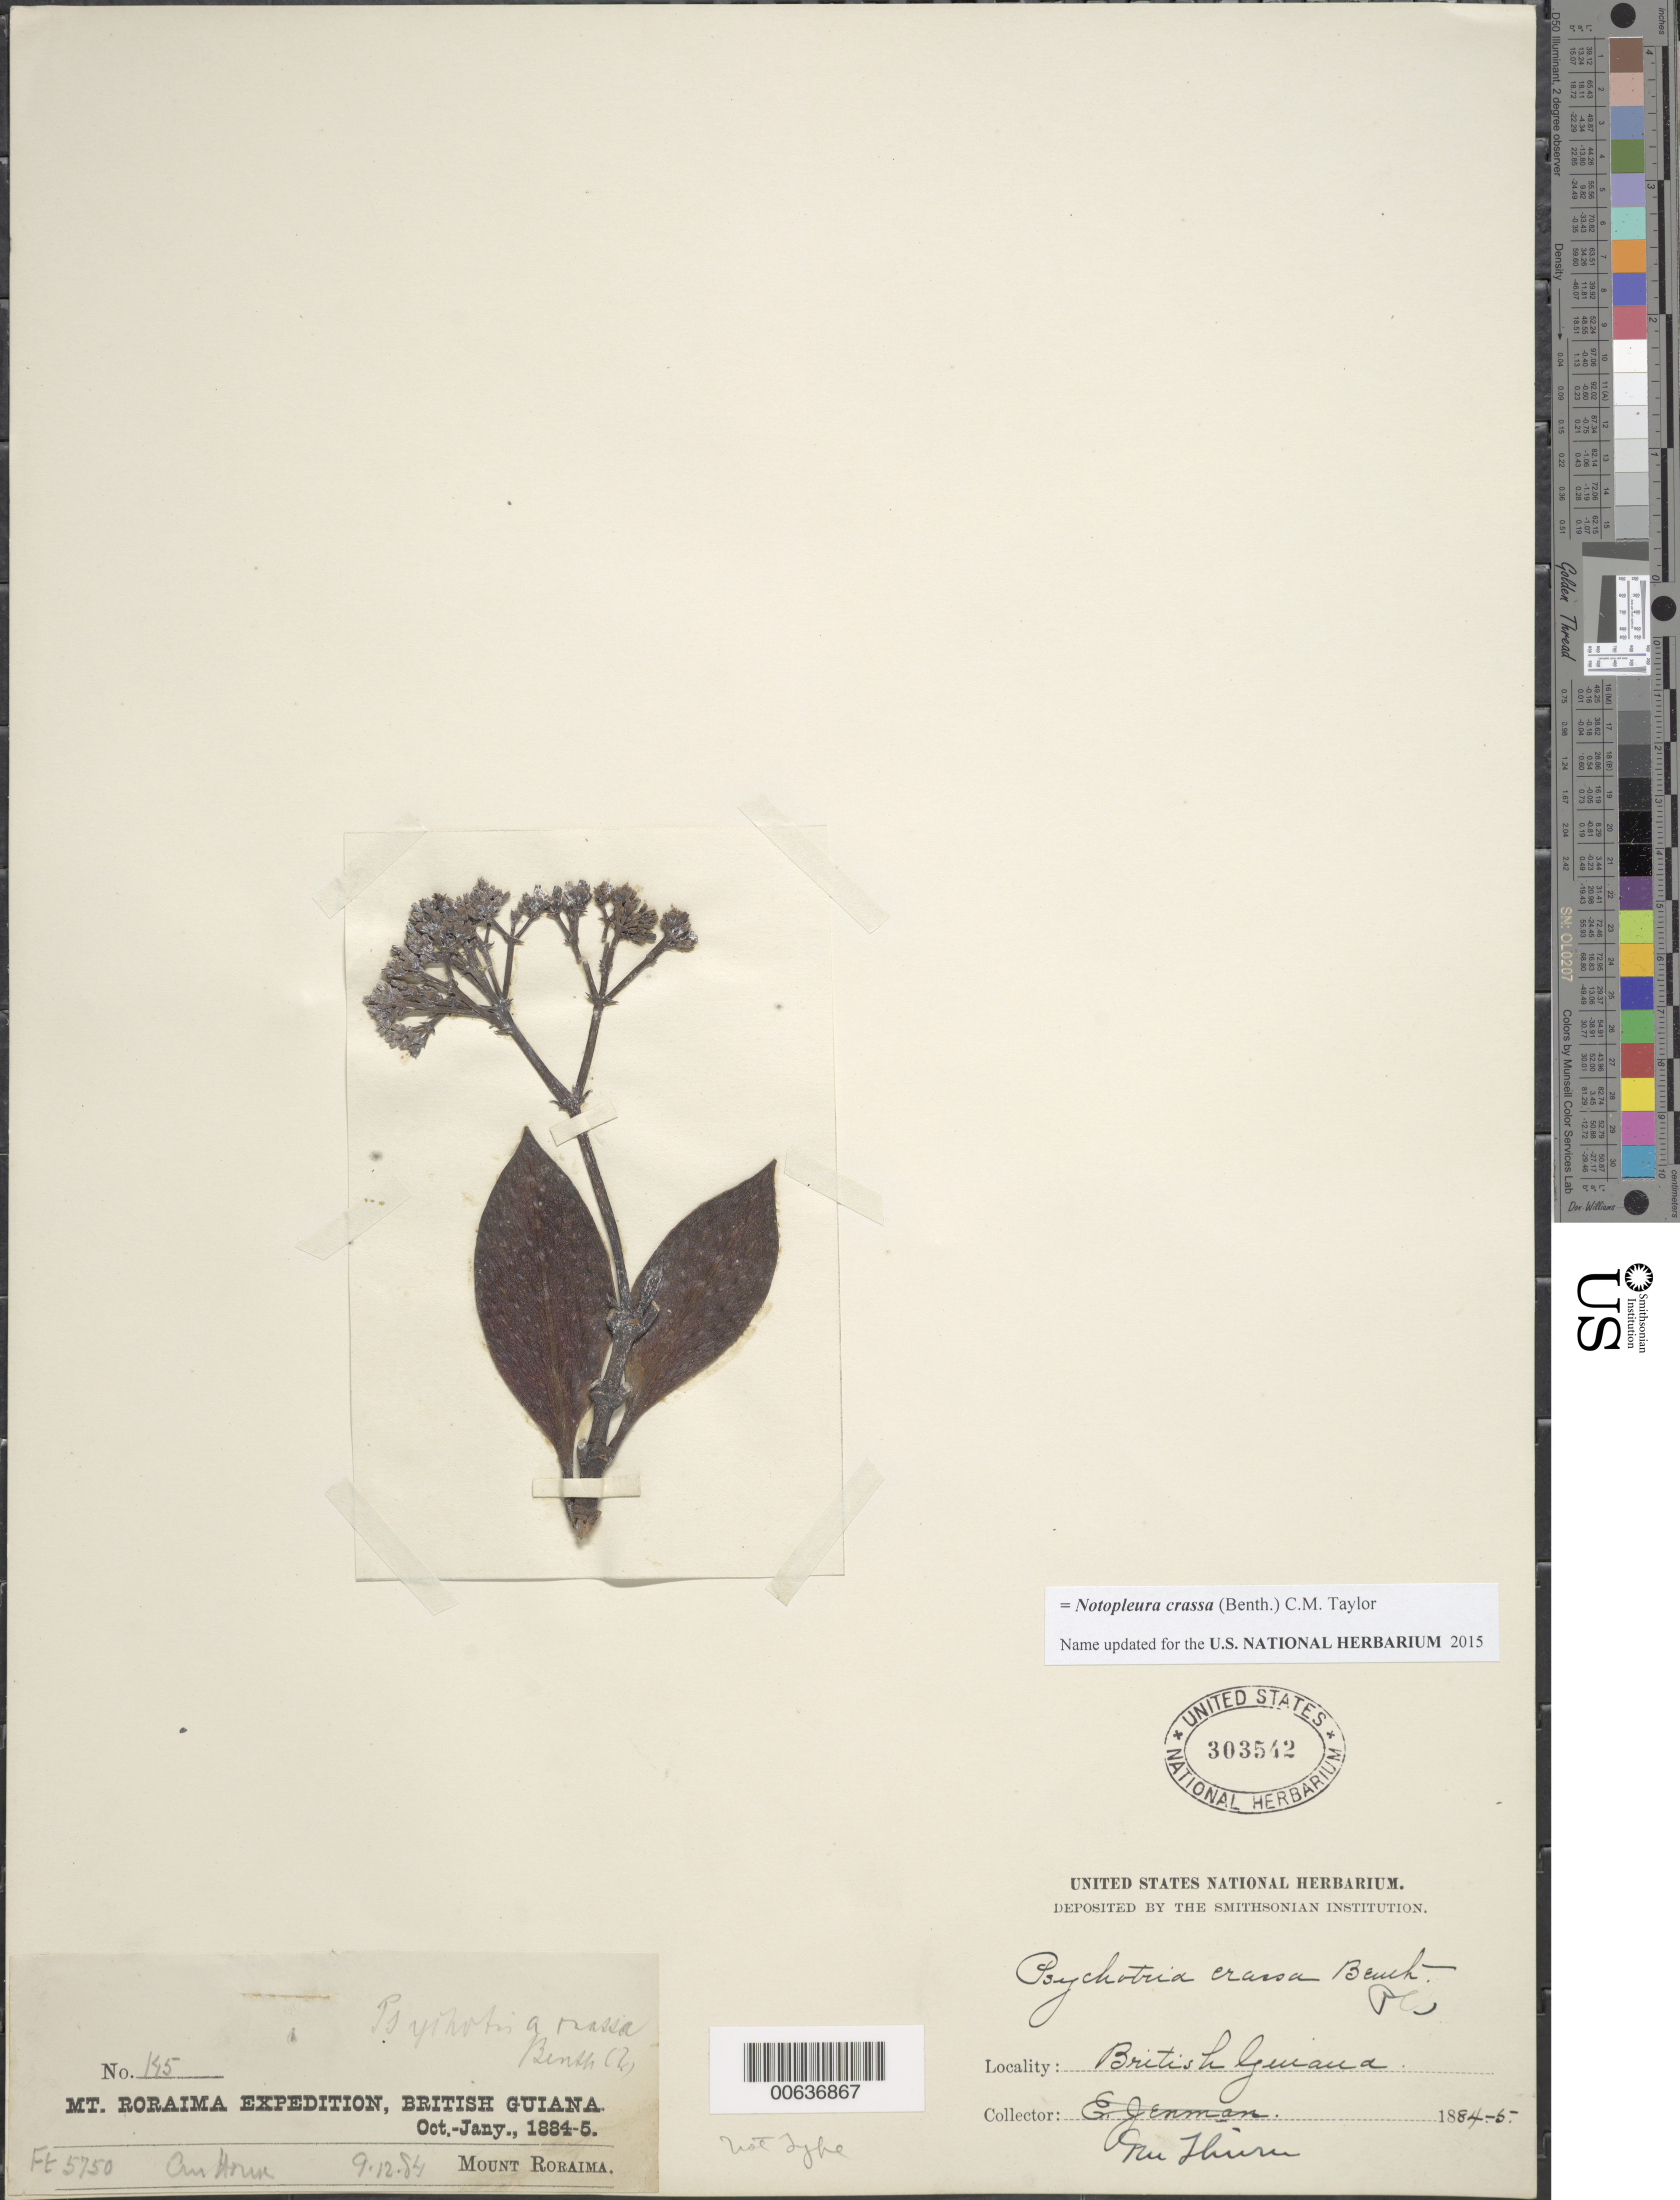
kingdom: Plantae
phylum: Tracheophyta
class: Magnoliopsida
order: Gentianales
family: Rubiaceae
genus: Psychotria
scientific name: Psychotria crassa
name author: Benth.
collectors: E. F. im Thurn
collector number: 145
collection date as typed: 9 December 1884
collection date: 1884-12-09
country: Guyana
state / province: Cuyuni-Mazaruni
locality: Mt. Roraima, "Our House"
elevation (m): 1753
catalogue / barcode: US 303542